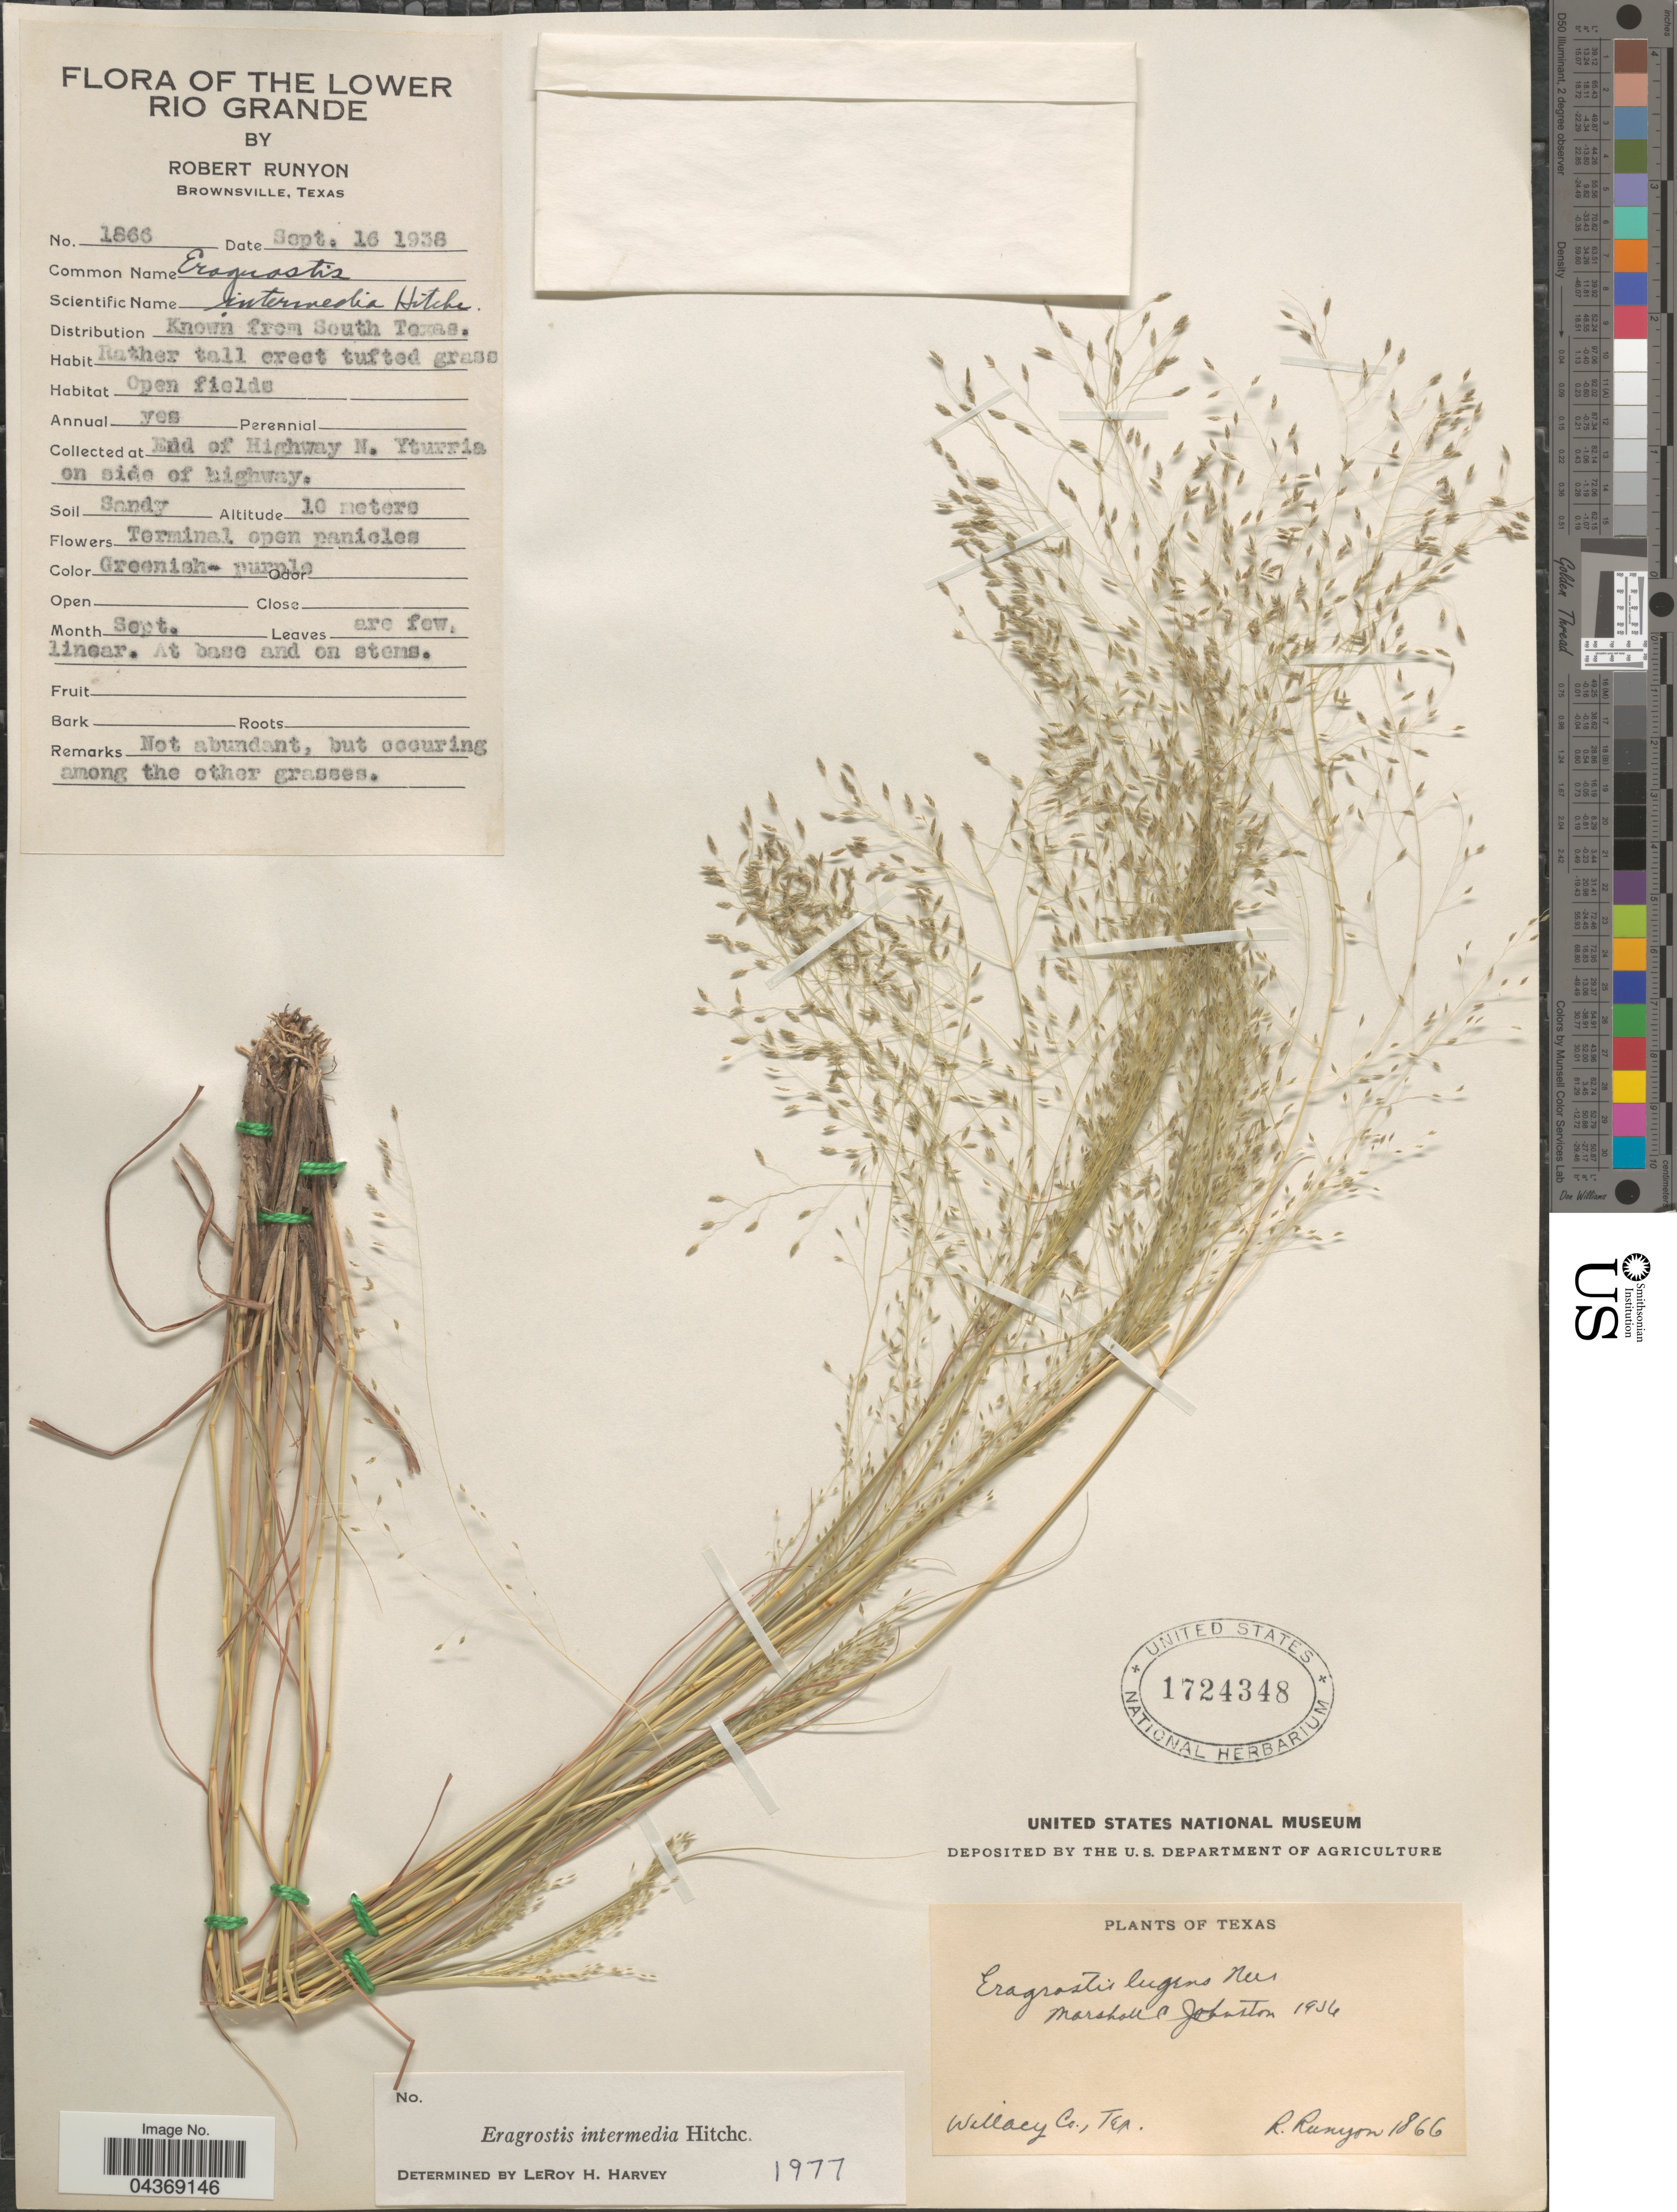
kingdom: Plantae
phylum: Tracheophyta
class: Liliopsida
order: Poales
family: Poaceae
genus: Eragrostis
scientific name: Eragrostis intermedia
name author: Hitchc.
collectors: R. Runyon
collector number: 1866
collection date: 1936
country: United States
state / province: Texas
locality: Marshall Johnston. Willacy Co.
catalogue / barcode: US 1724348-2